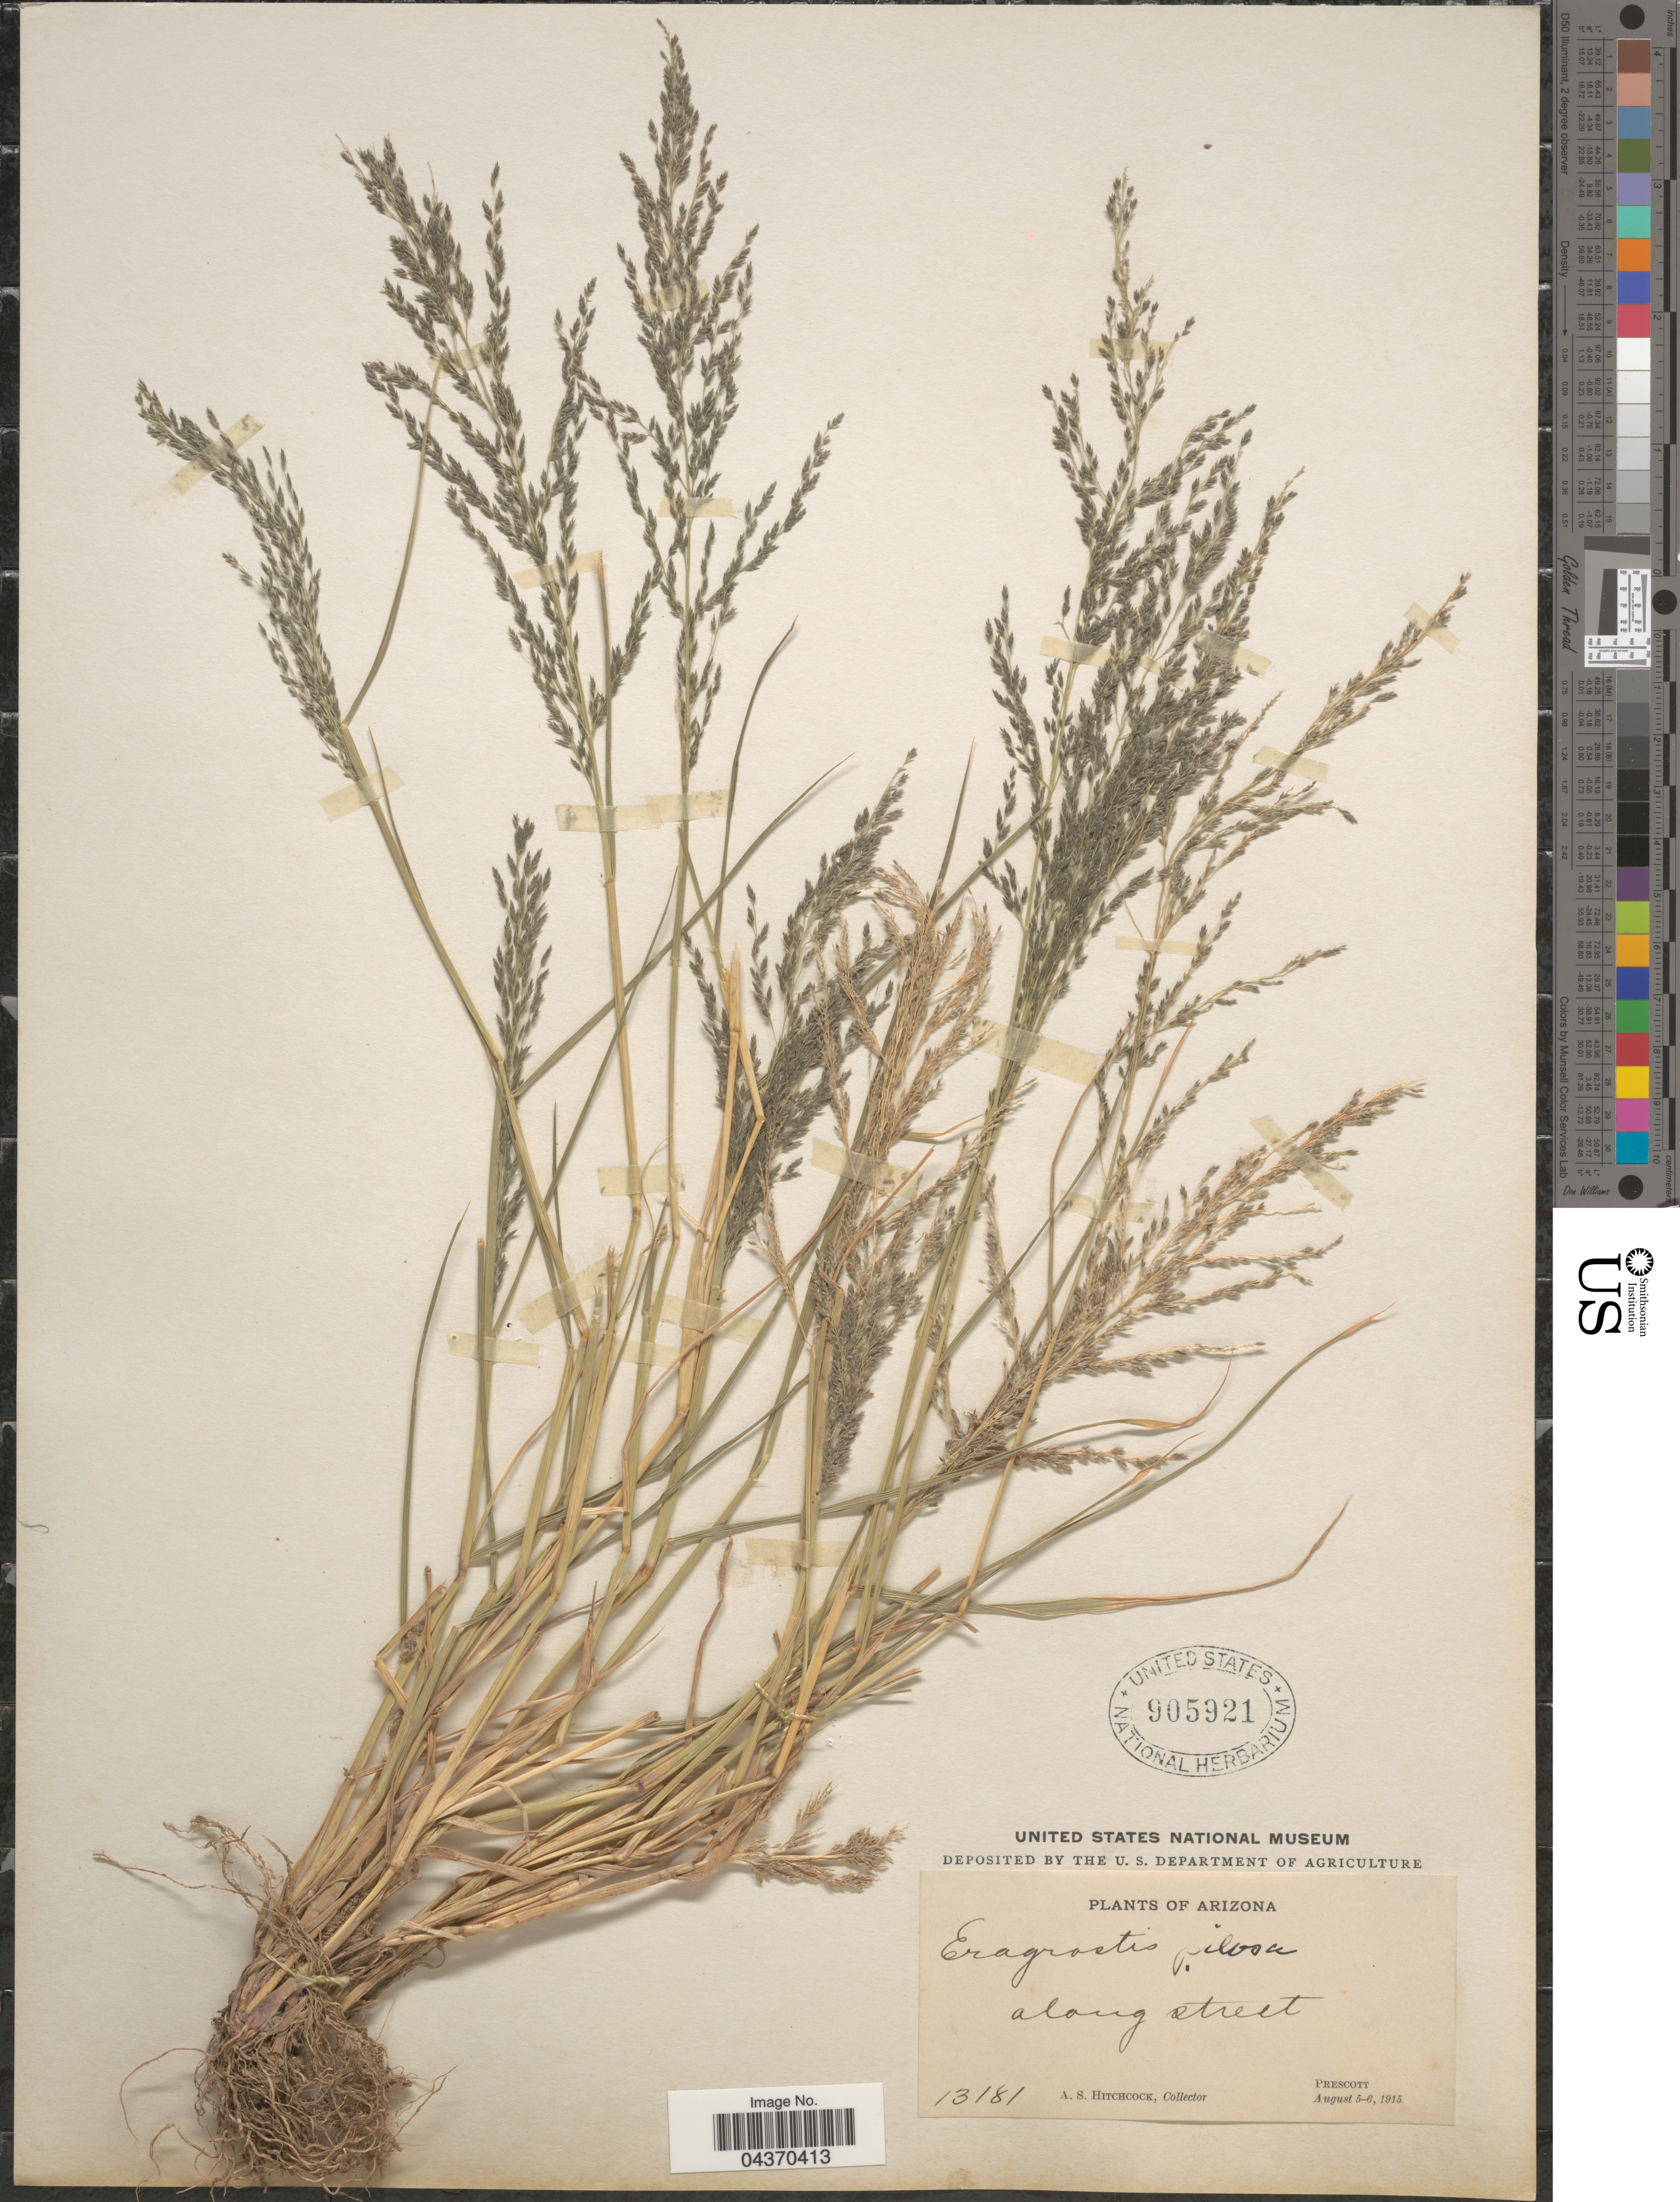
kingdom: Plantae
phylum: Tracheophyta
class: Liliopsida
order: Poales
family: Poaceae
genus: Eragrostis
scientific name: Eragrostis pectinacea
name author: (Michx.) Nees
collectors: A. S. Hitchcock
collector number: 13181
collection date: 1915-08-05/1915-08-06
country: United States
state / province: Arizona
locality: Along street. Prescott.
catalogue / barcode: US 905921